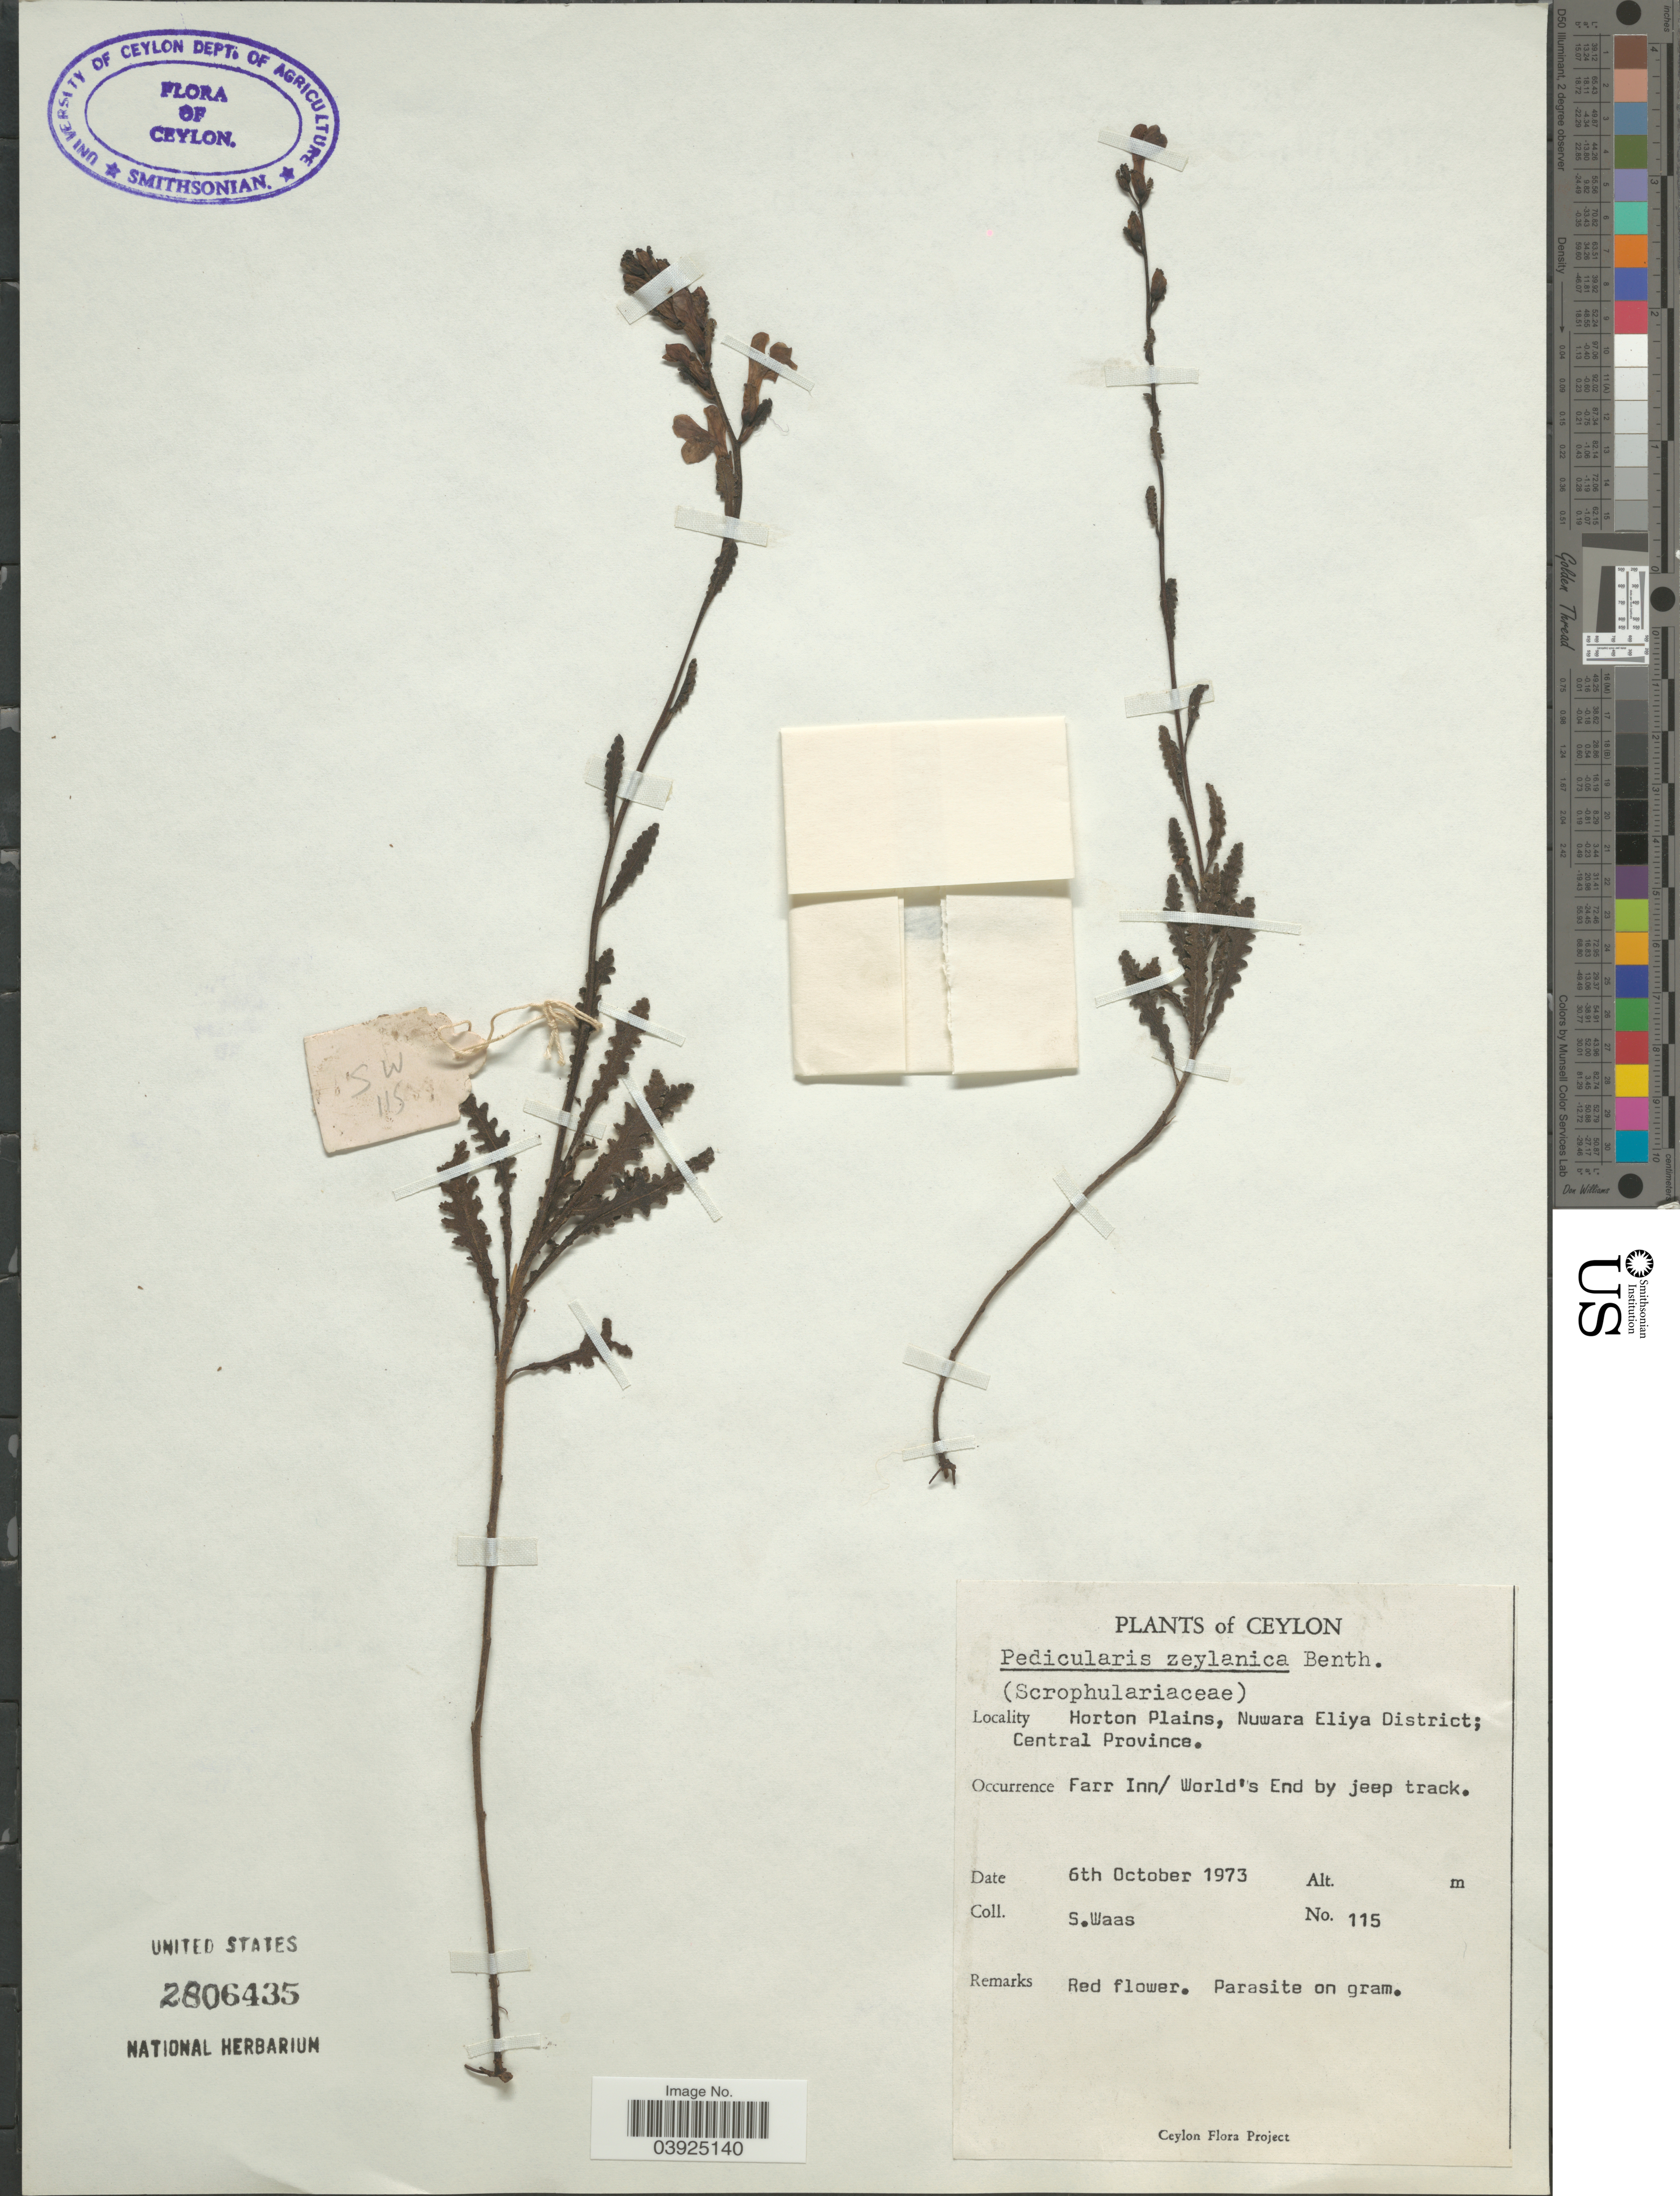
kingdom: Plantae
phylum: Tracheophyta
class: Magnoliopsida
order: Lamiales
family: Orobanchaceae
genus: Pedicularis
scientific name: Pedicularis zeylanica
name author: Benth.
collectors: S. Waas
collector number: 115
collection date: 1973-10-06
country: Sri Lanka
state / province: Central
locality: Ceylon. Horton Plains; Nuwara Eliya District. Farr Inn/ World's End by jeep track.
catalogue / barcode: US 2806435